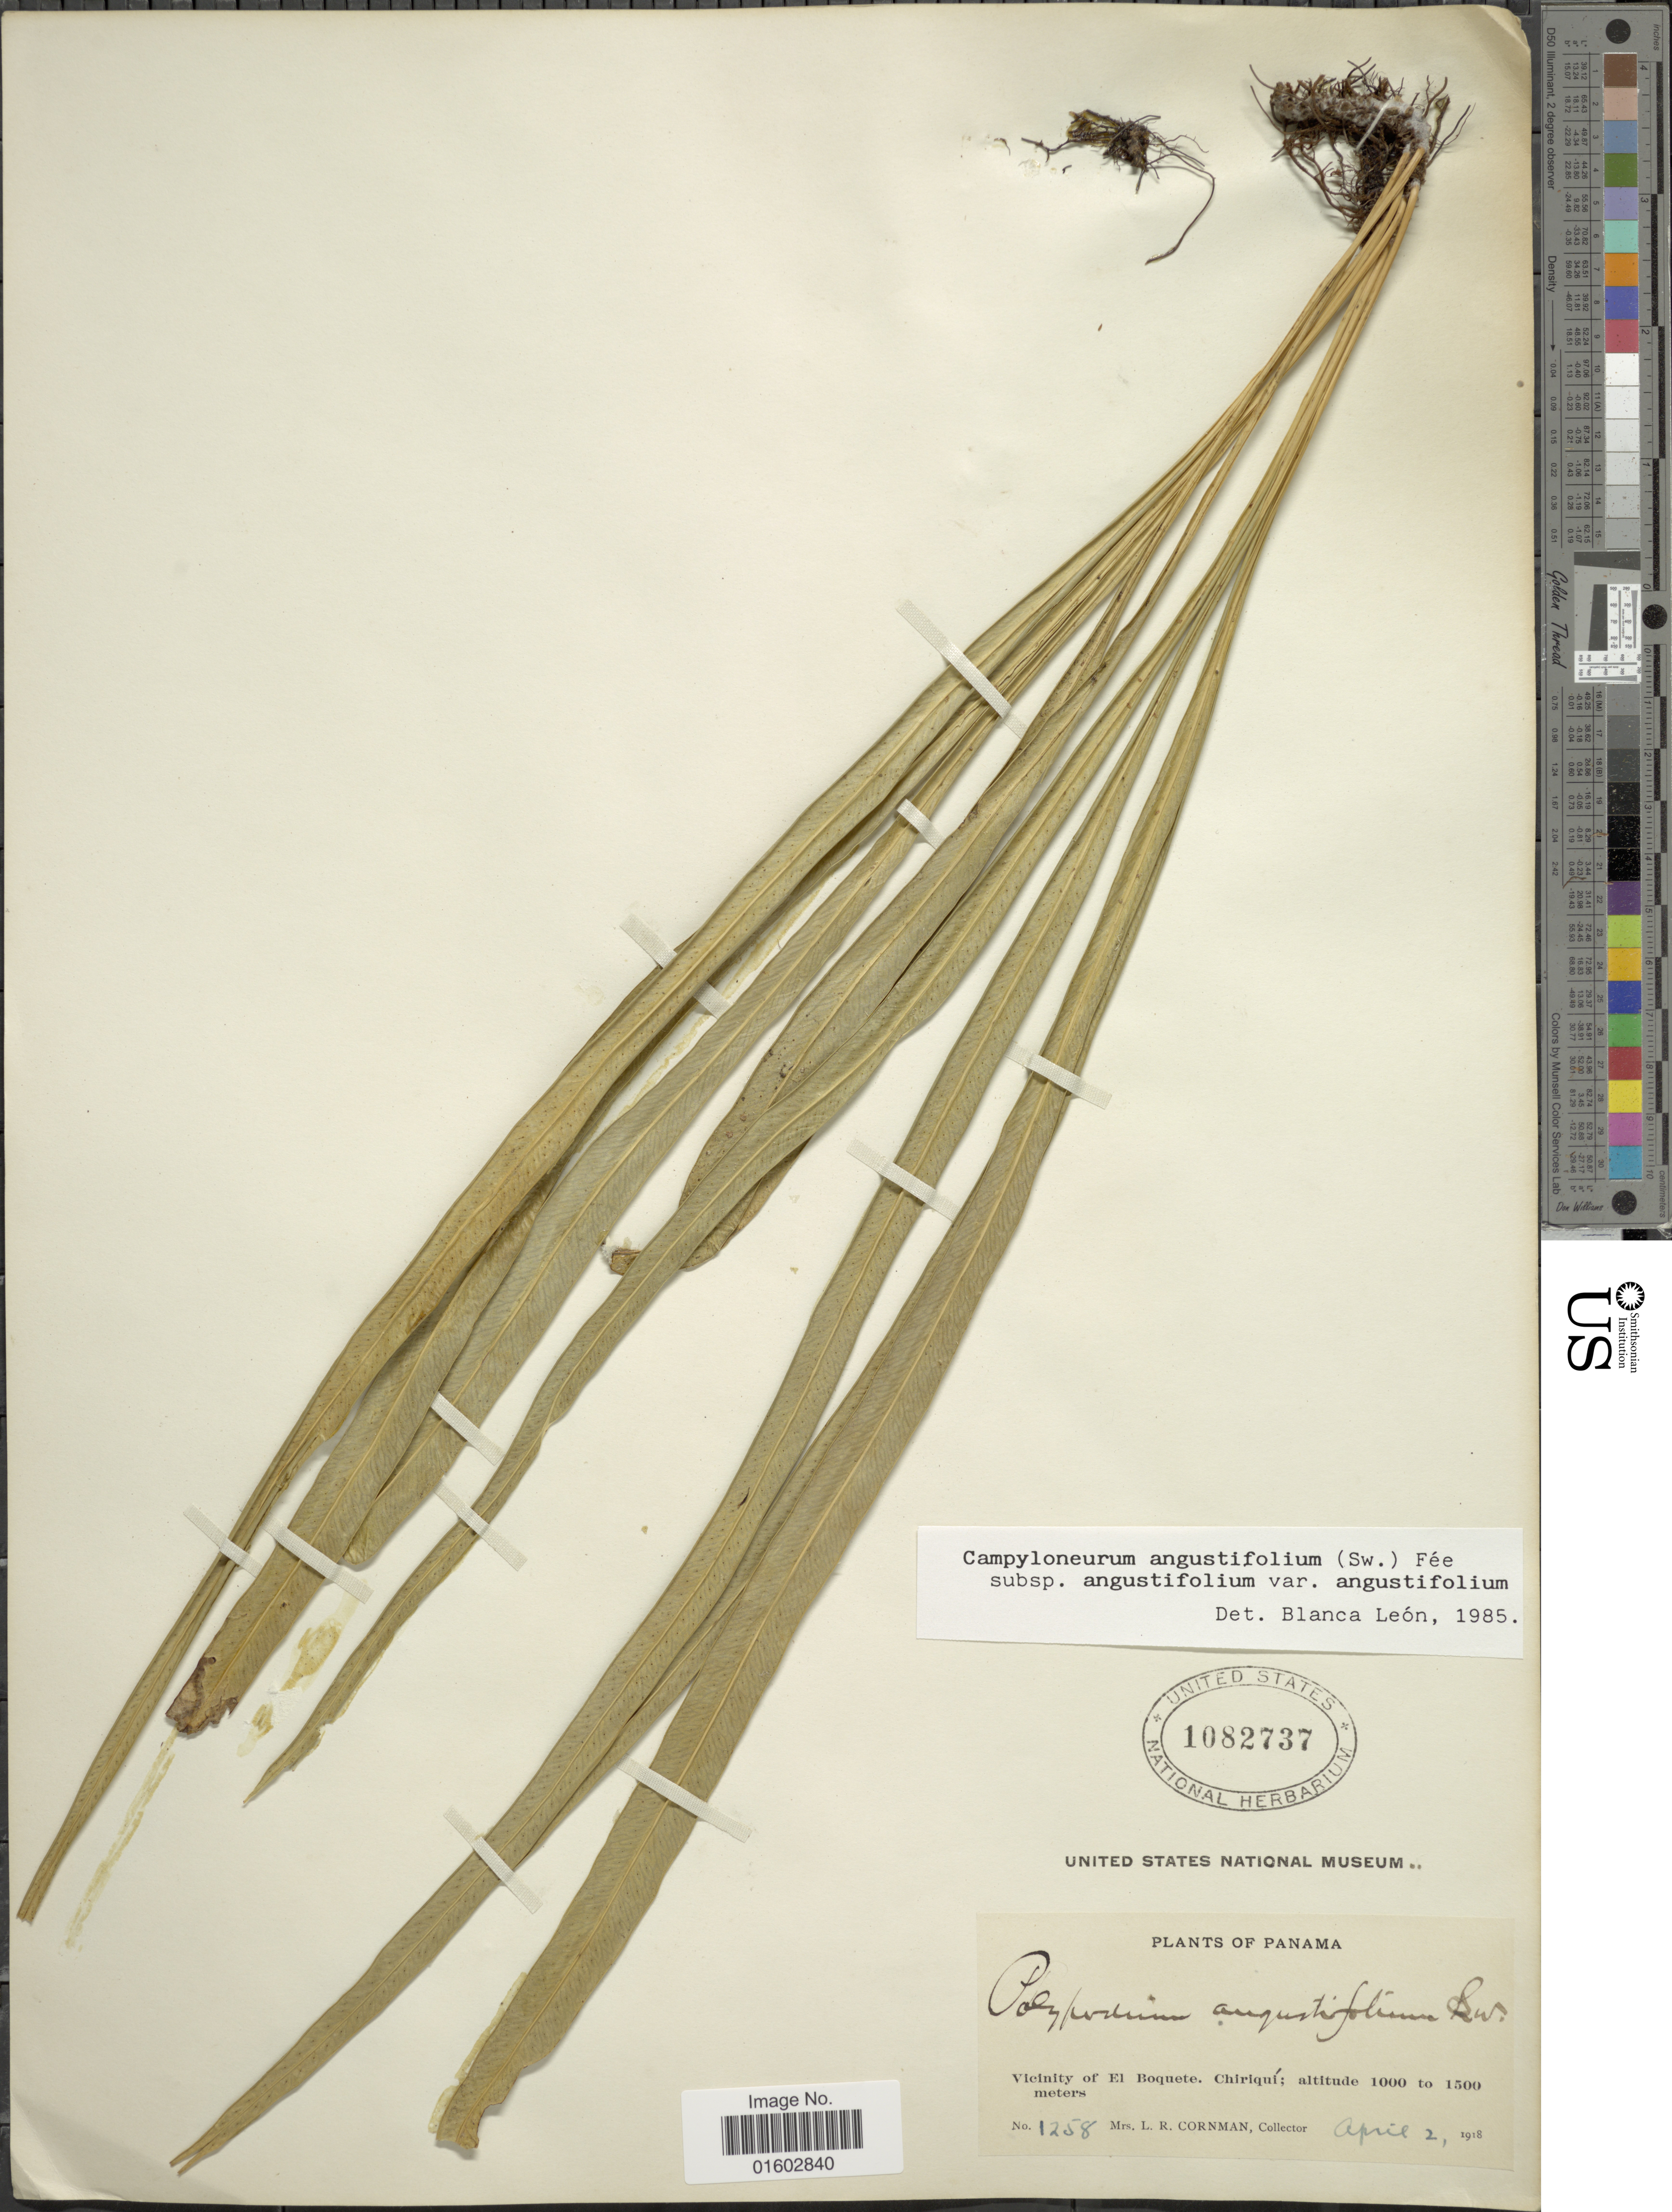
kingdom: Plantae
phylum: Tracheophyta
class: Polypodiopsida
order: Polypodiales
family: Polypodiaceae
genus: Campyloneurum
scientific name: Campyloneurum angustifolium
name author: (Sw.) Fée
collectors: L. Cornman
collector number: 1258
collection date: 1918-04-02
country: Panama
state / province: Chiriqui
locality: Vicinity of El Boquete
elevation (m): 1000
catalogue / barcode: US 1082737